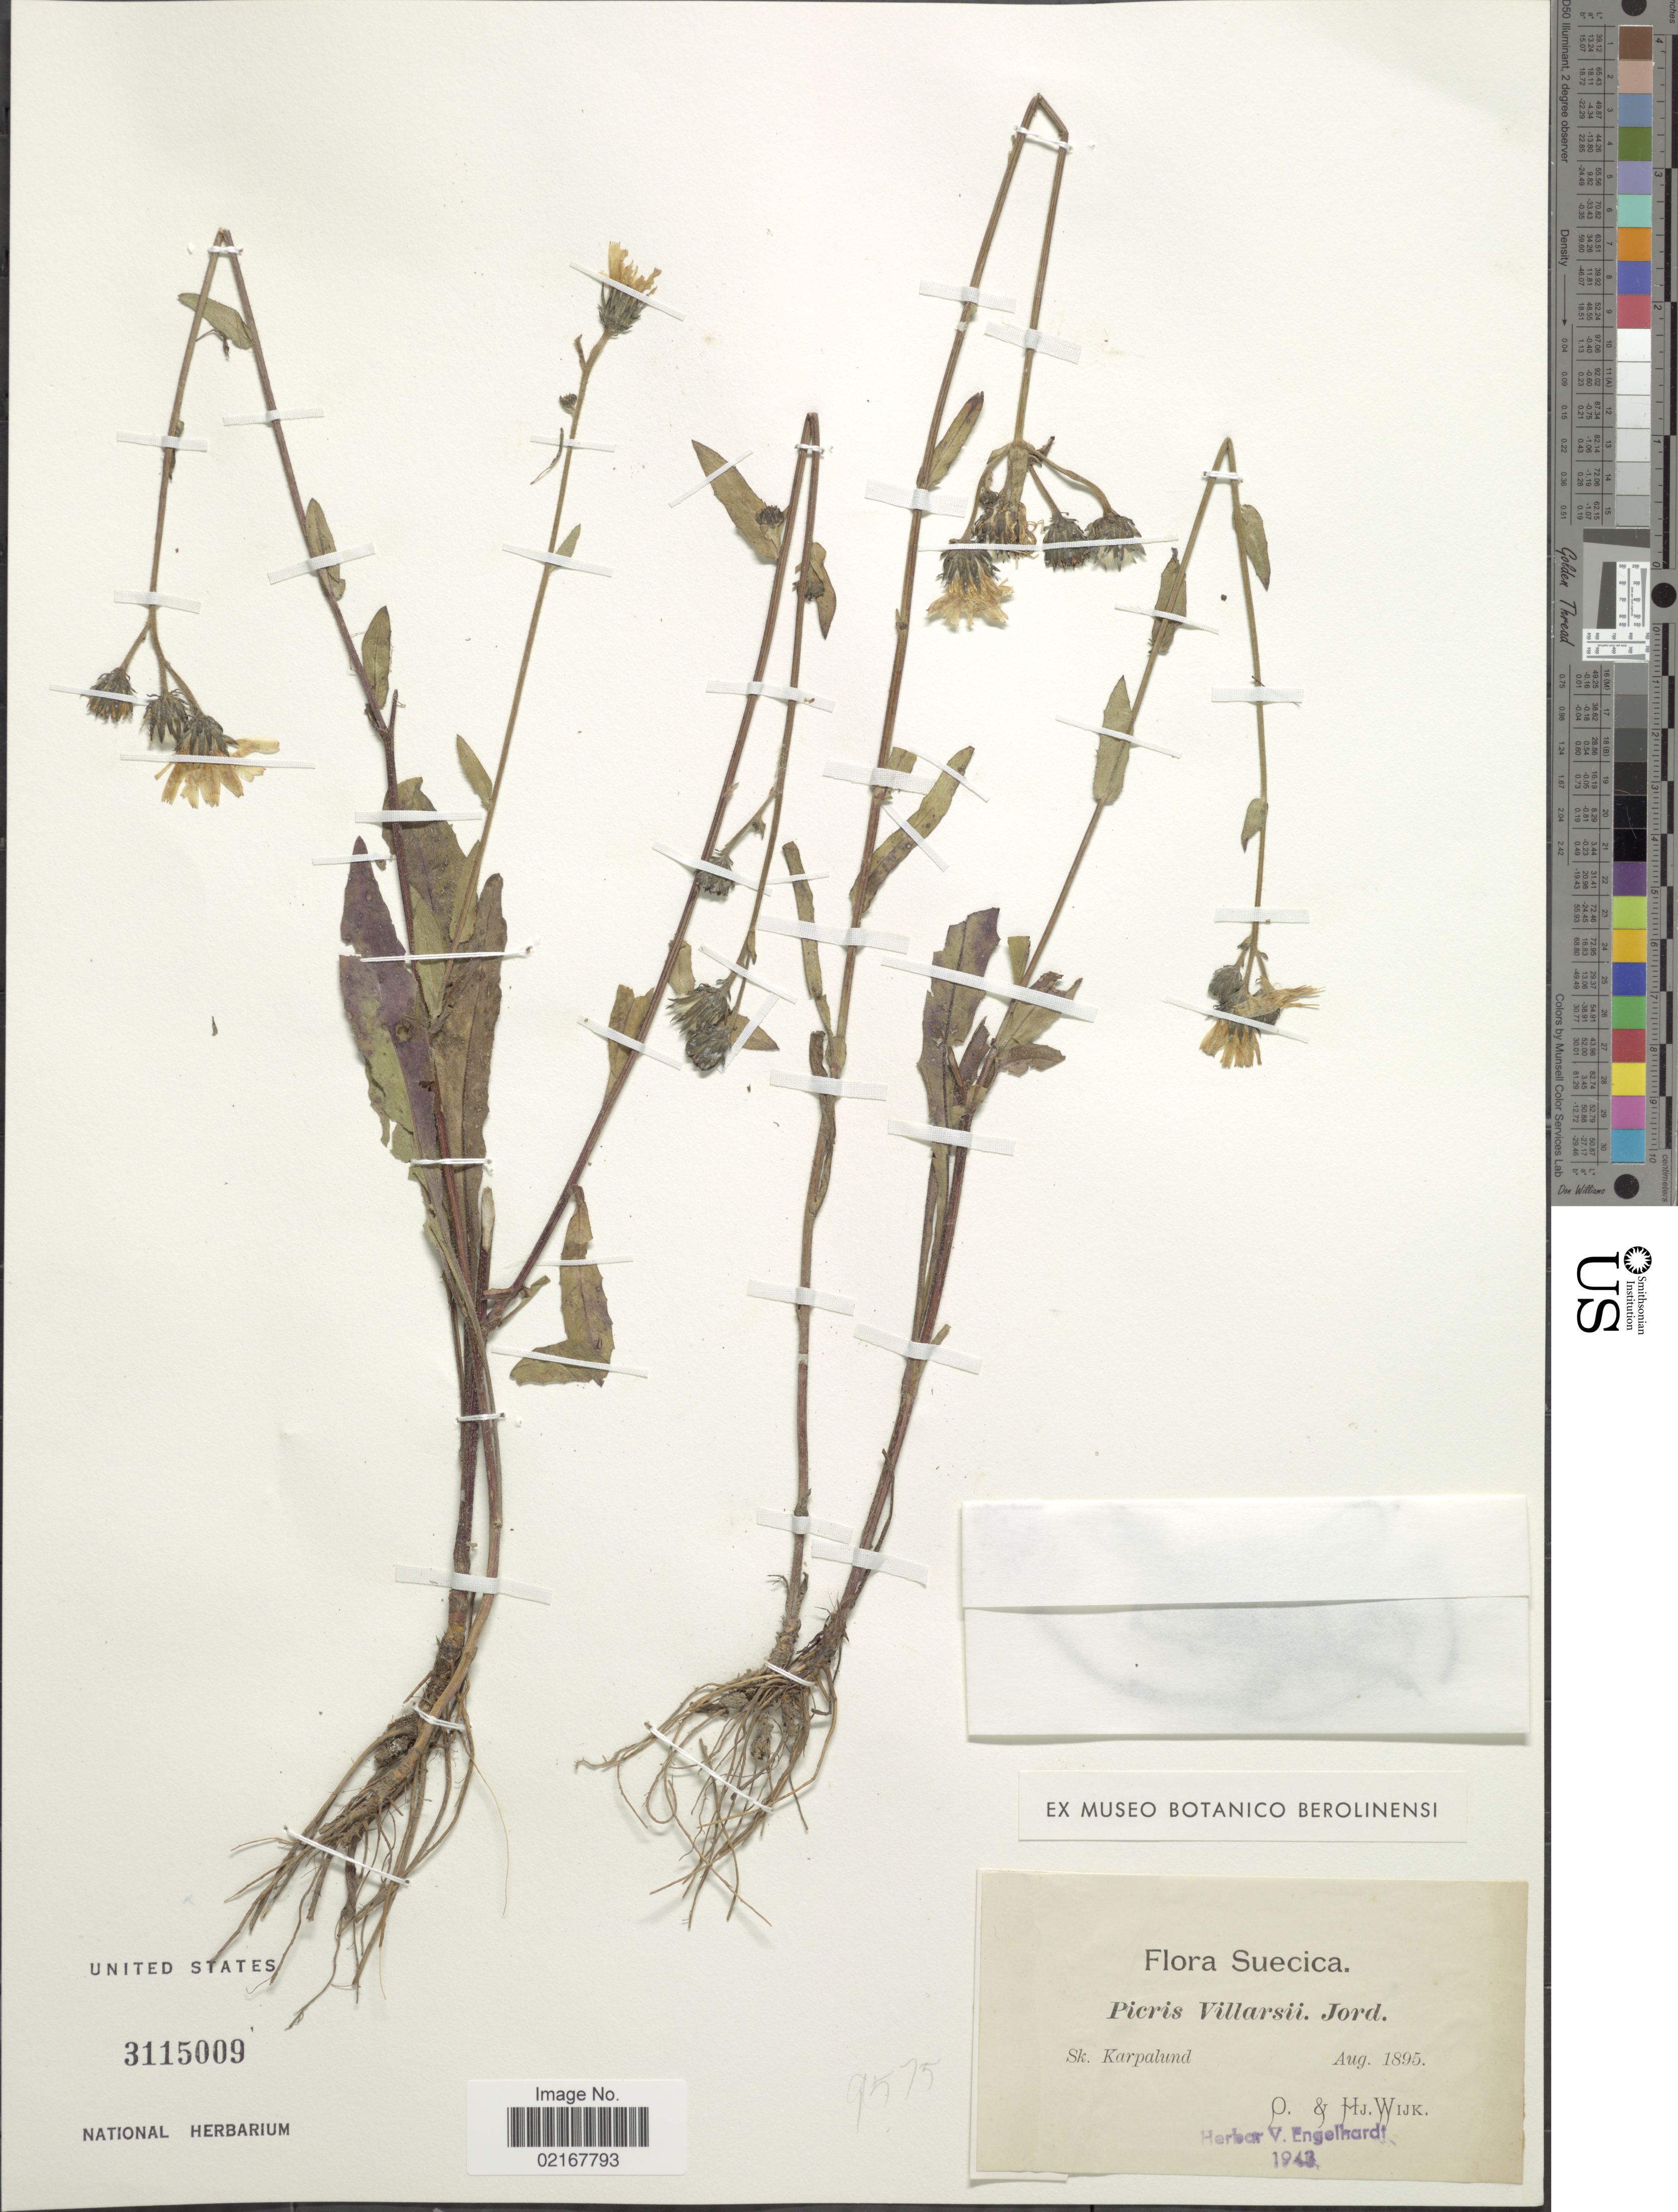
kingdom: Plantae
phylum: Tracheophyta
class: Magnoliopsida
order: Asterales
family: Asteraceae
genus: Picris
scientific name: Picris hieracioides subsp. umbellata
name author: (Schrank) Ces.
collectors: O. Wijk & H. Wijk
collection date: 1895-08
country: Sweden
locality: Suecica, Sk. Karpalund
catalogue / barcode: US 3115009